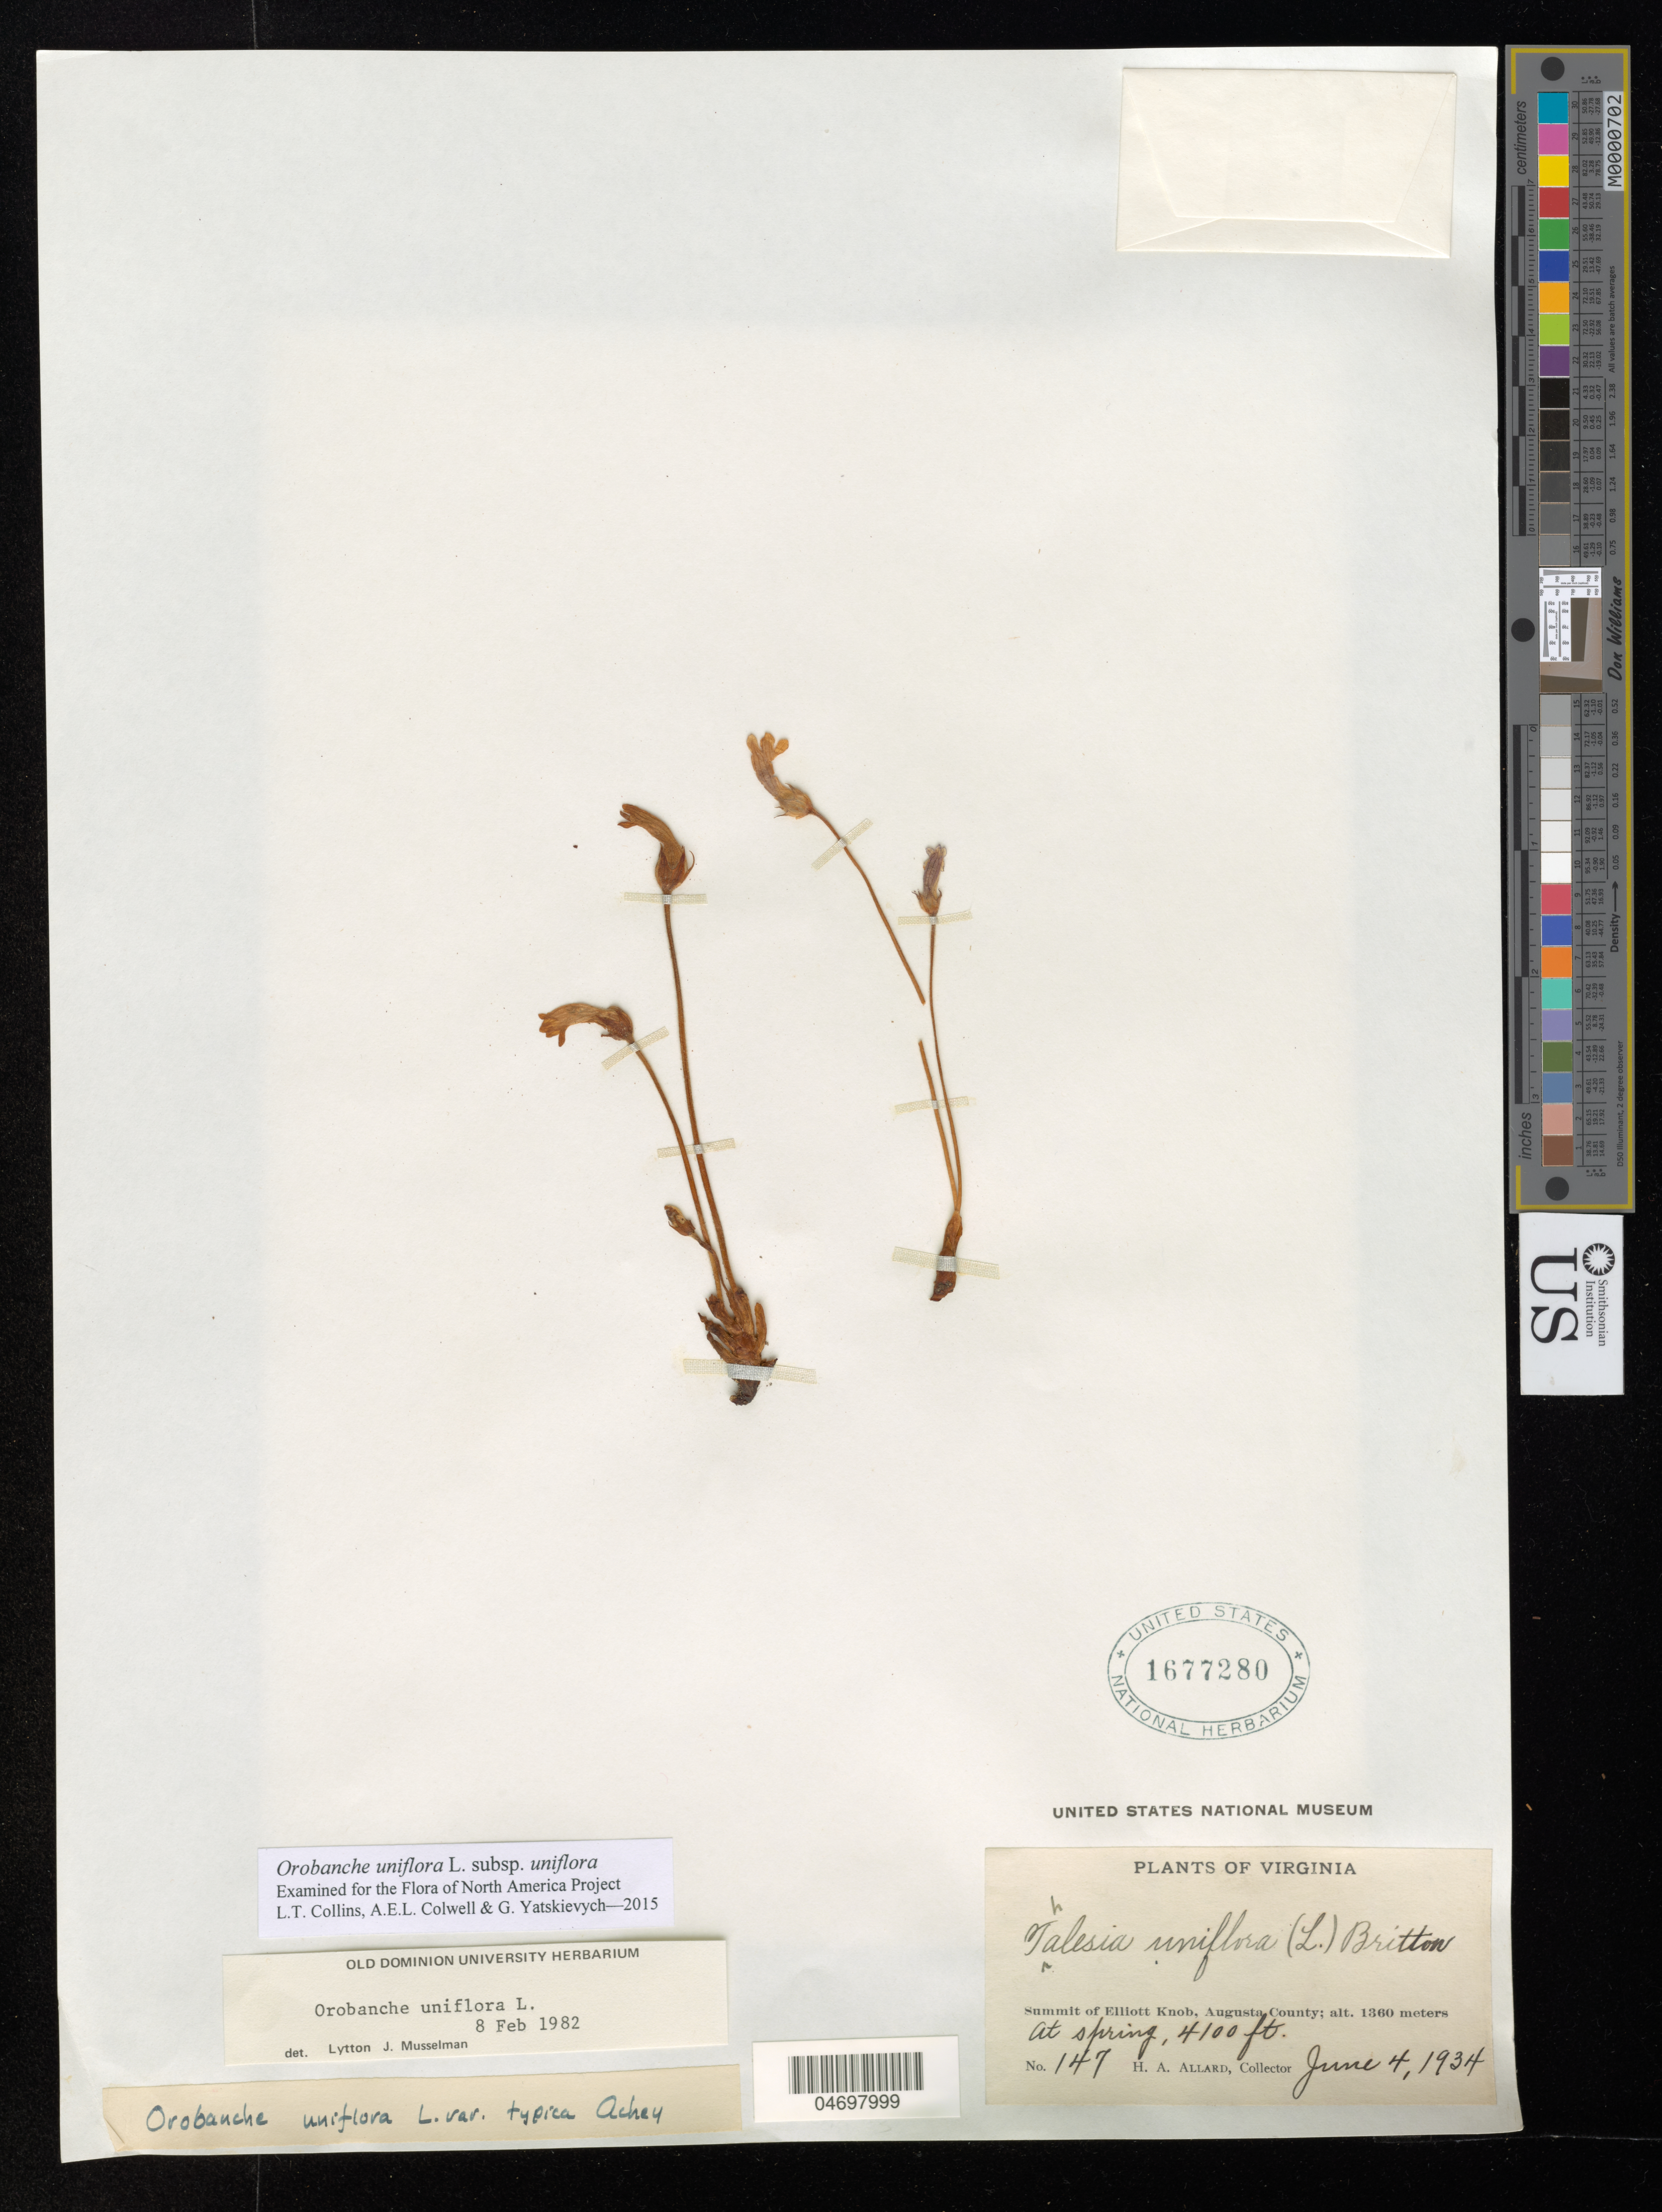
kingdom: Plantae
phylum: Tracheophyta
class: Magnoliopsida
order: Lamiales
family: Orobanchaceae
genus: Orobanche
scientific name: Orobanche uniflora subsp. uniflora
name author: L.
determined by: Collins, L. T.; Colwell, A. E.; Yatskievych, G. A.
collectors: H. A. Allard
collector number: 147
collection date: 1934-06-04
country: United States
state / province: Virginia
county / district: Augusta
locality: Summit of Elliott Knob.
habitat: At spring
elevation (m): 1250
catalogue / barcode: US 1677280